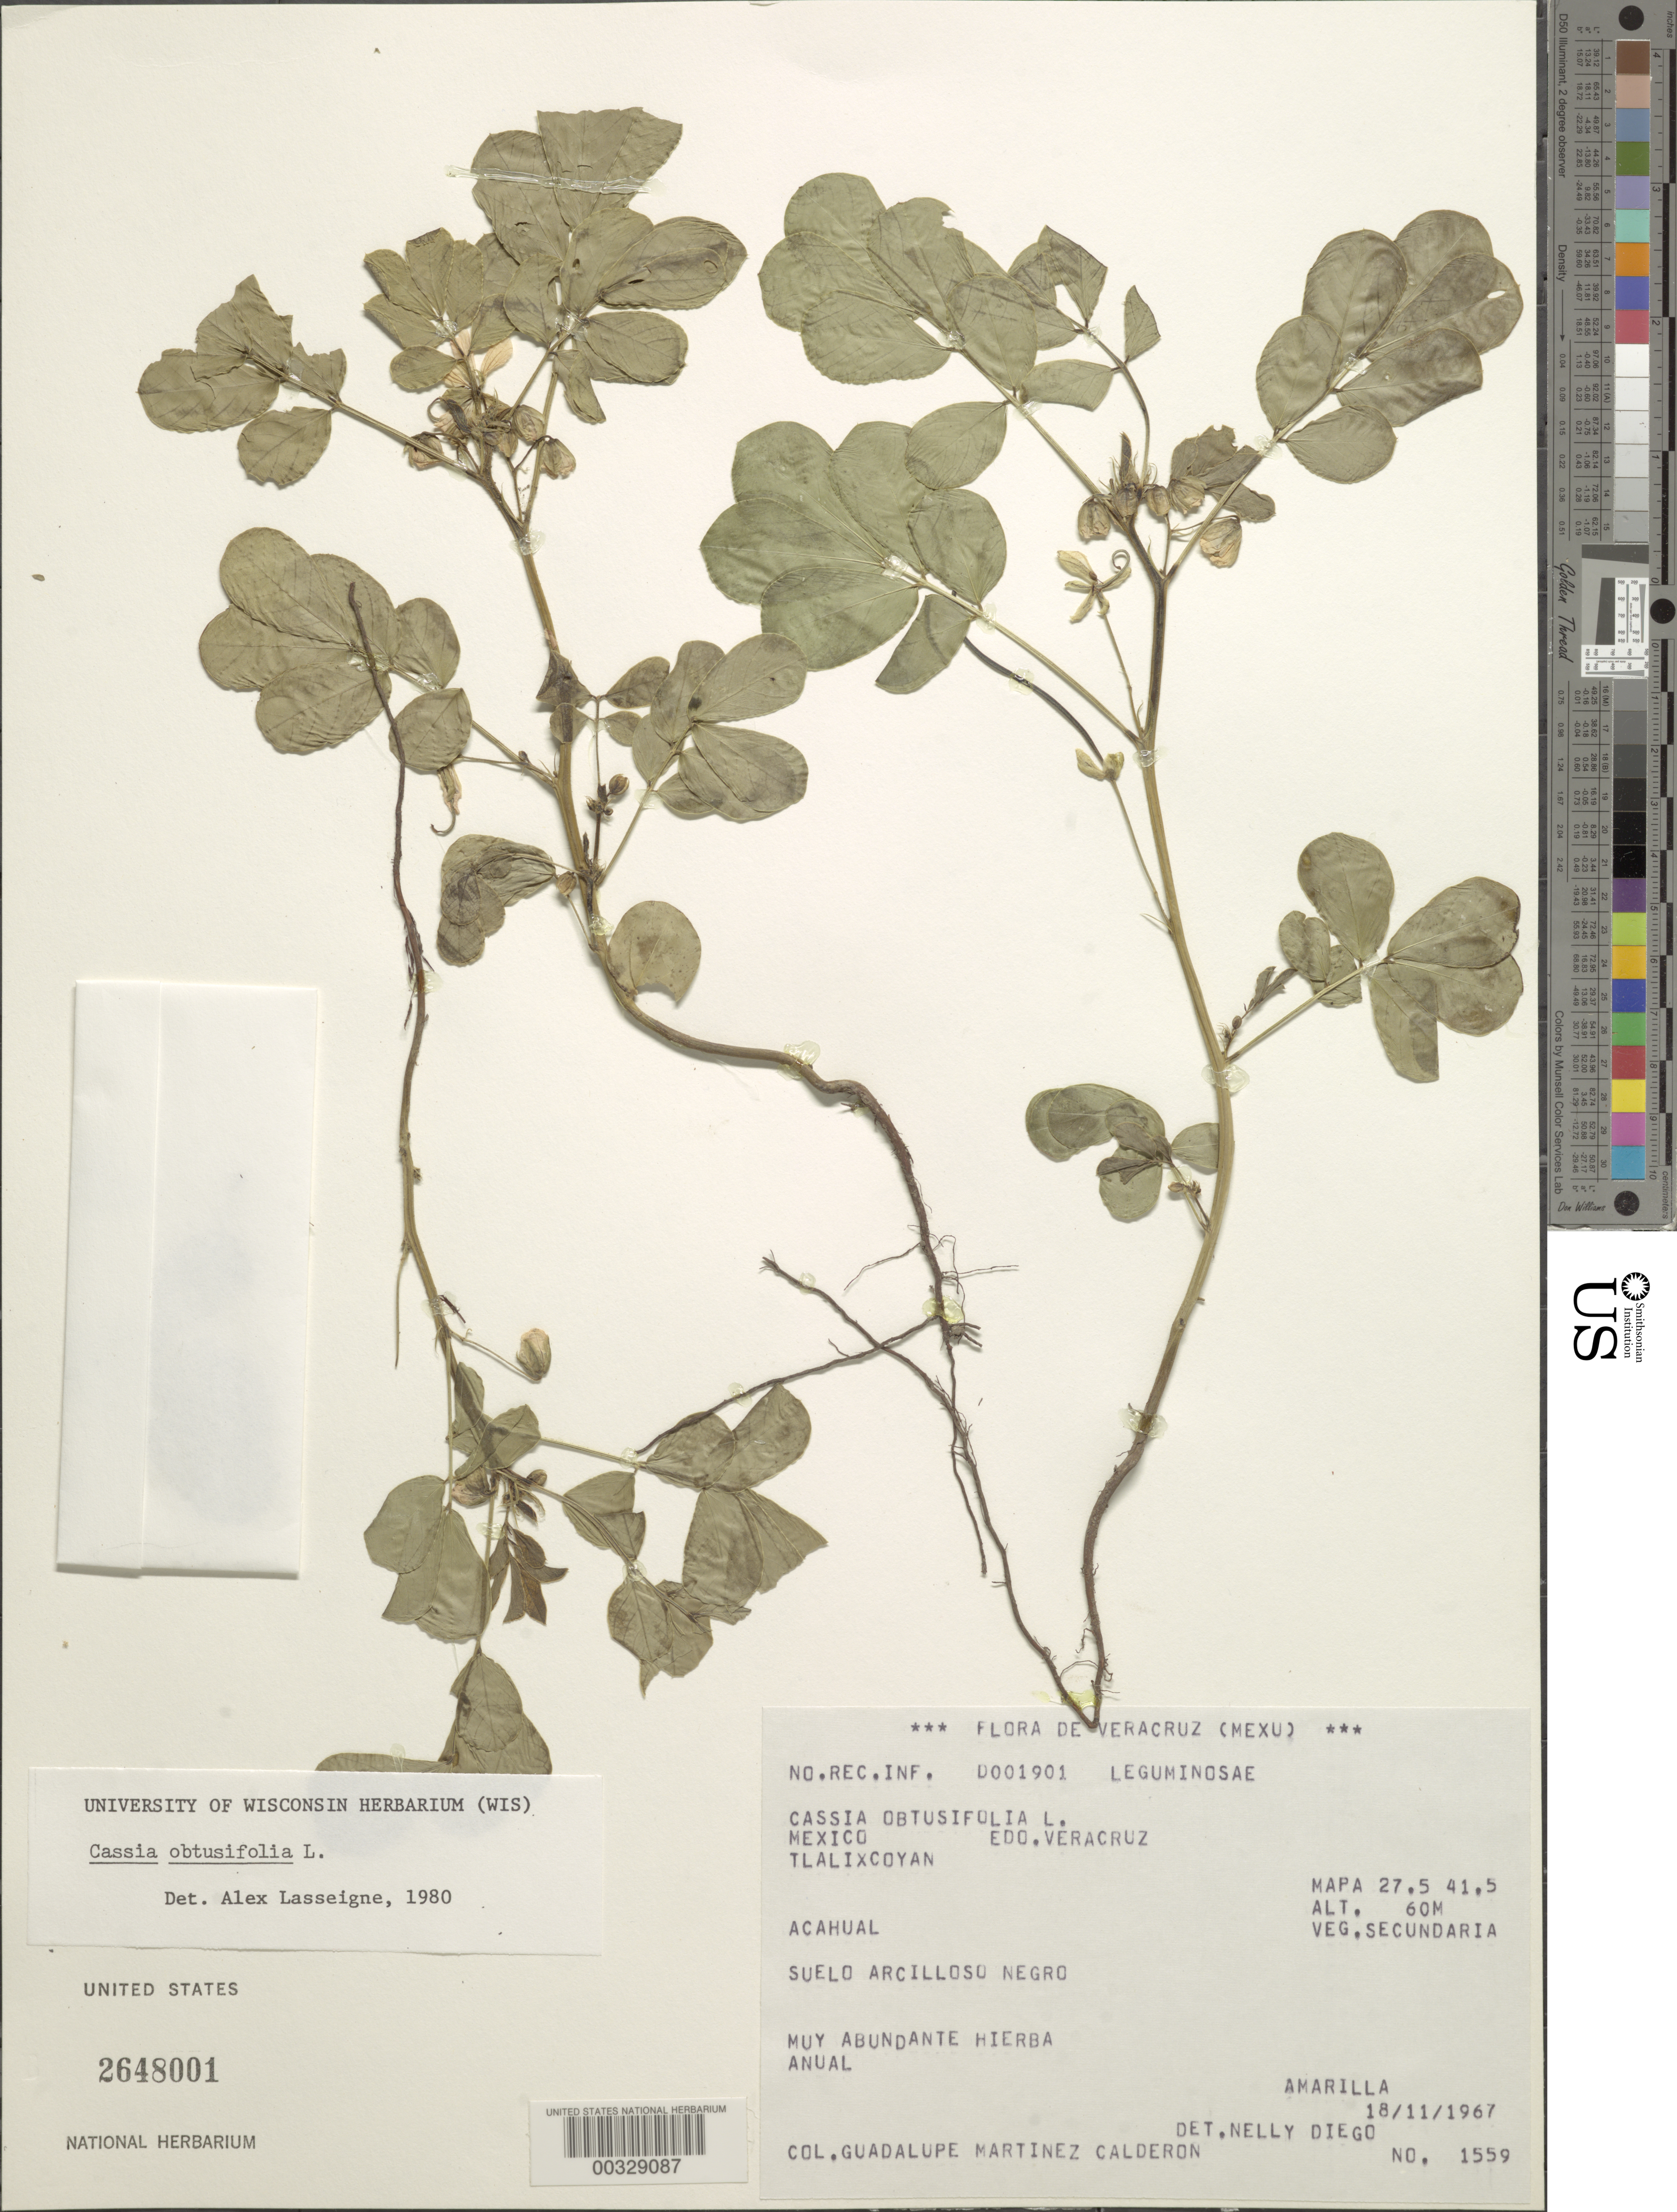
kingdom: Plantae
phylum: Tracheophyta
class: Magnoliopsida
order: Fabales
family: Fabaceae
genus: Senna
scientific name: Senna obtusifolia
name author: (L.) H.S. Irwin & Barneby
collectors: G. Martínez Calderón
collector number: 1559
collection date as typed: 18 Nov 1967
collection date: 1967-11-18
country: Mexico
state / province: Veracruz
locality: Tlalixcoyan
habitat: Secondary vegetation; black clay ground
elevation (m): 60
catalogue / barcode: US 2648001